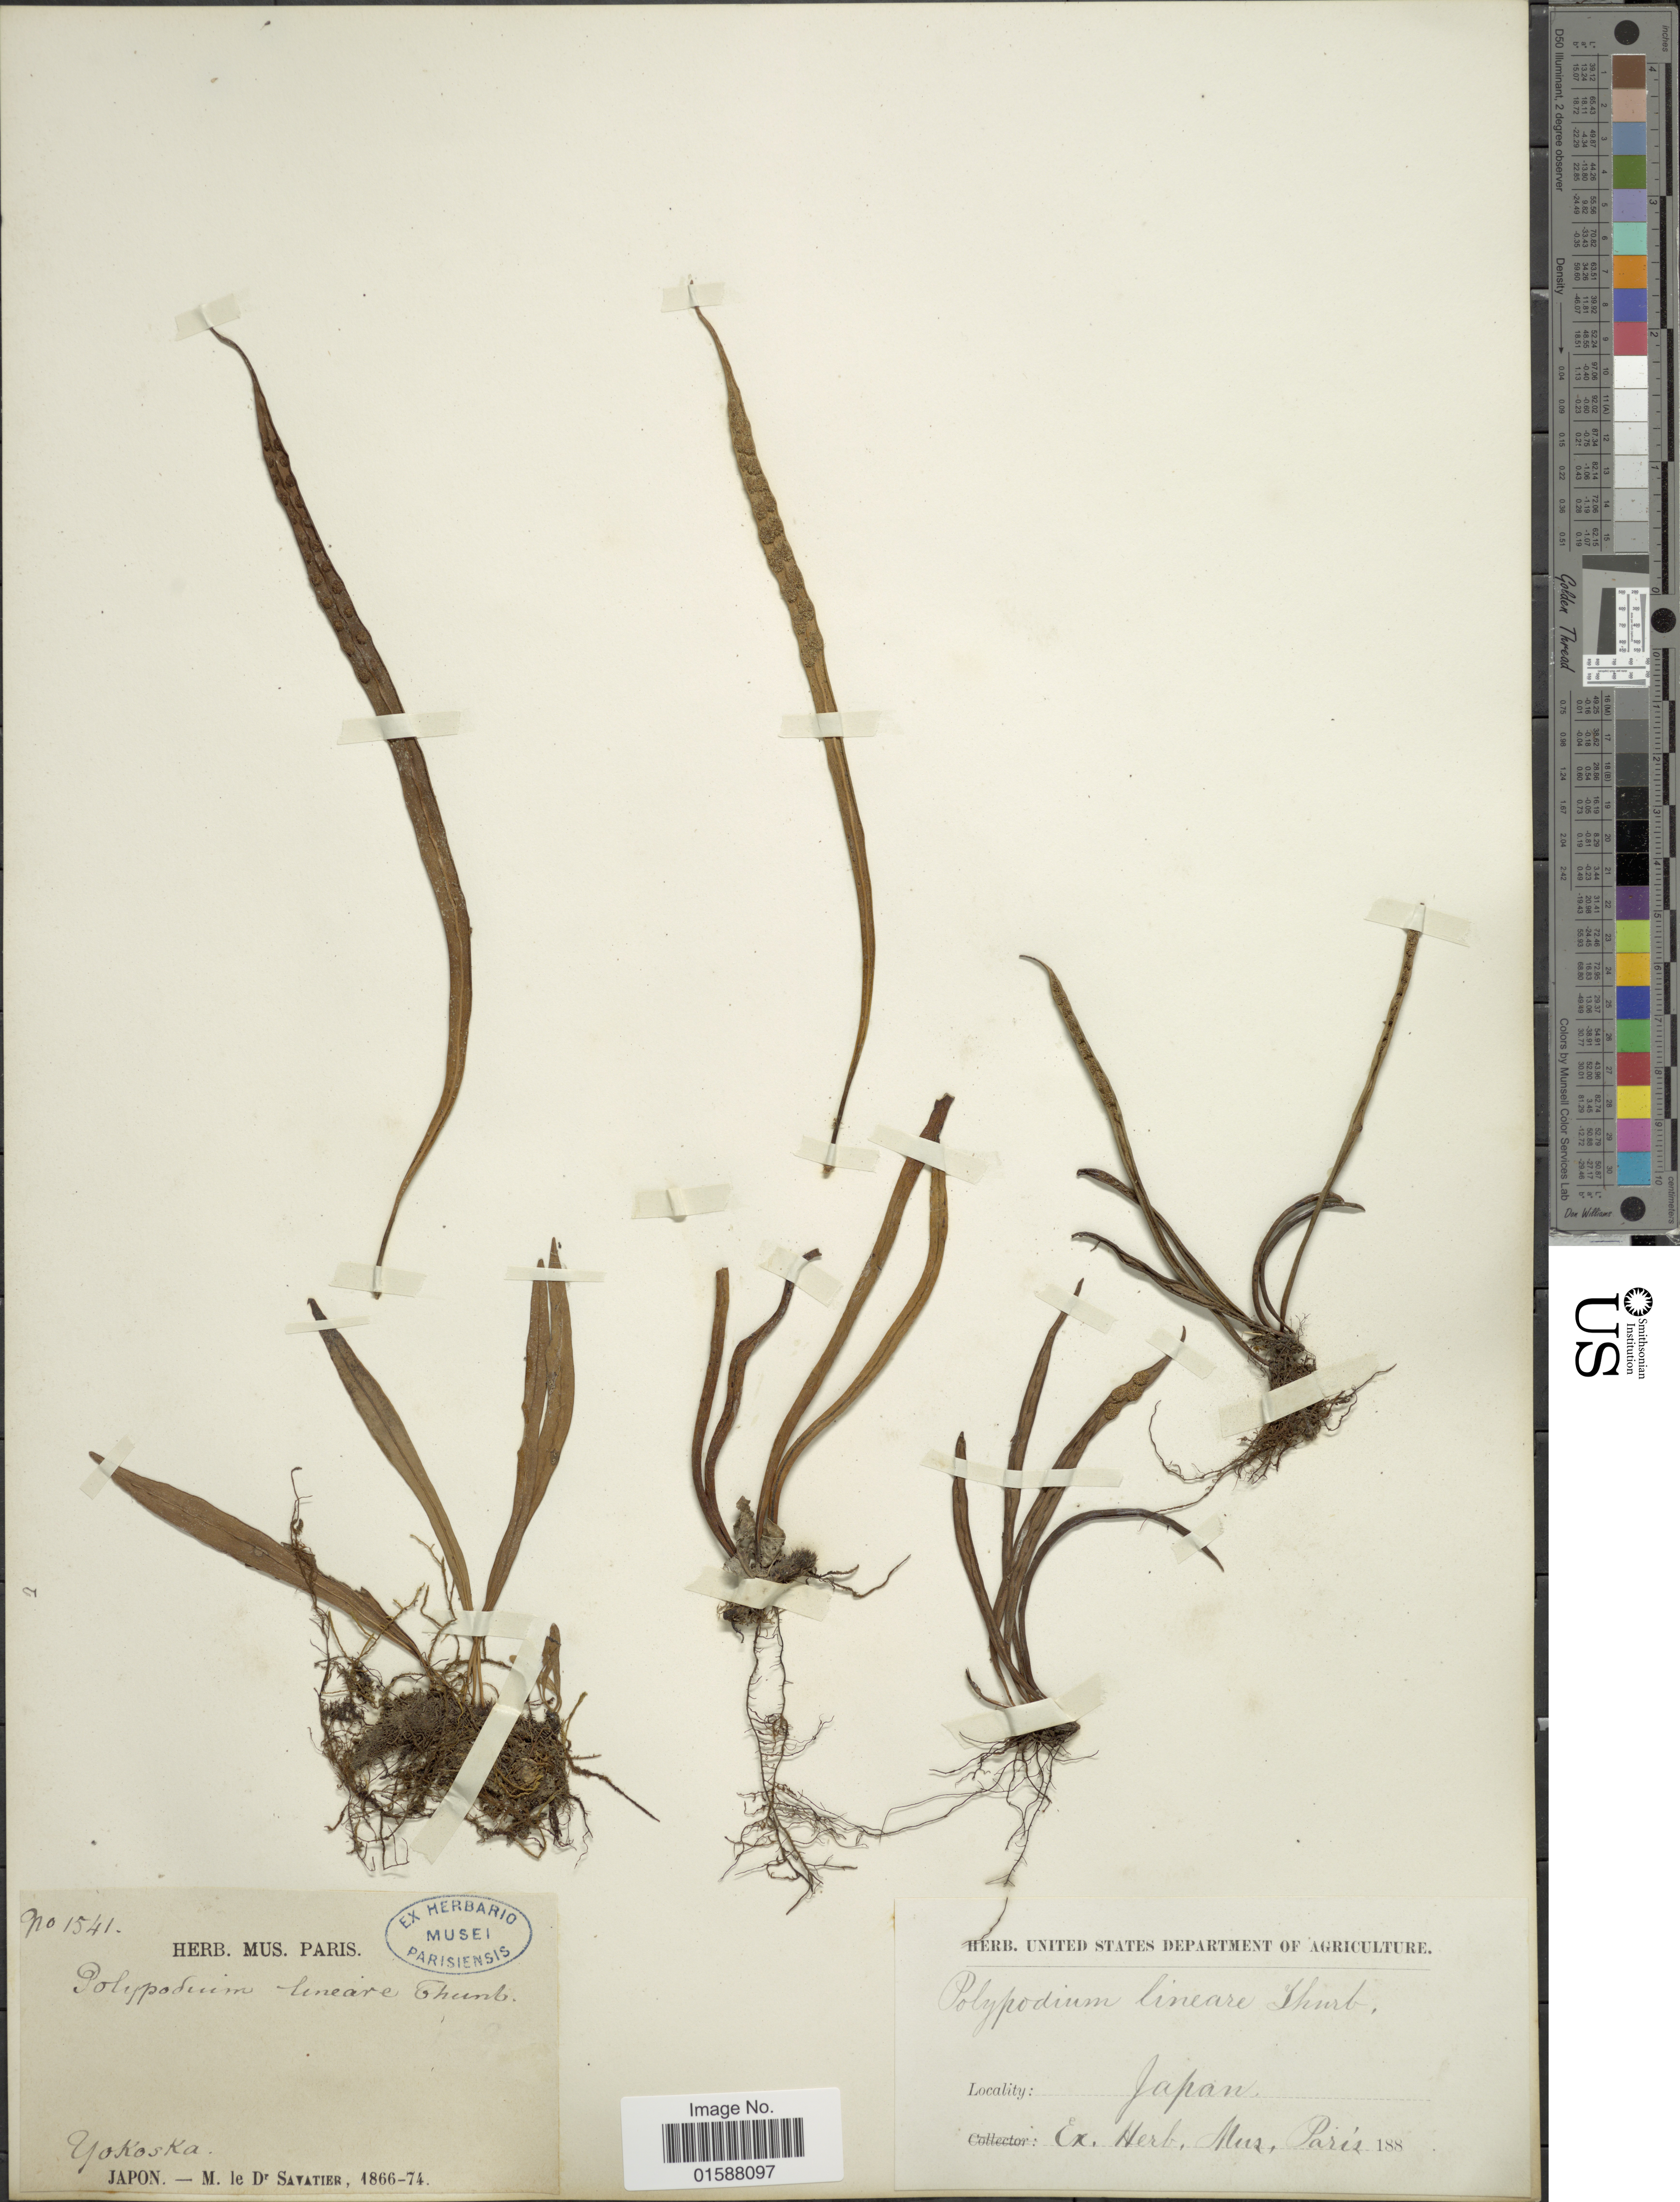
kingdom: Plantae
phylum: Tracheophyta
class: Polypodiopsida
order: Polypodiales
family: Polypodiaceae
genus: Lepisorus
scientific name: Lepisorus thunbergianus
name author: (Kaulf.) Ching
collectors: -. D'savatier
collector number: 1541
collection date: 1866/1874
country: Japan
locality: Yokoska